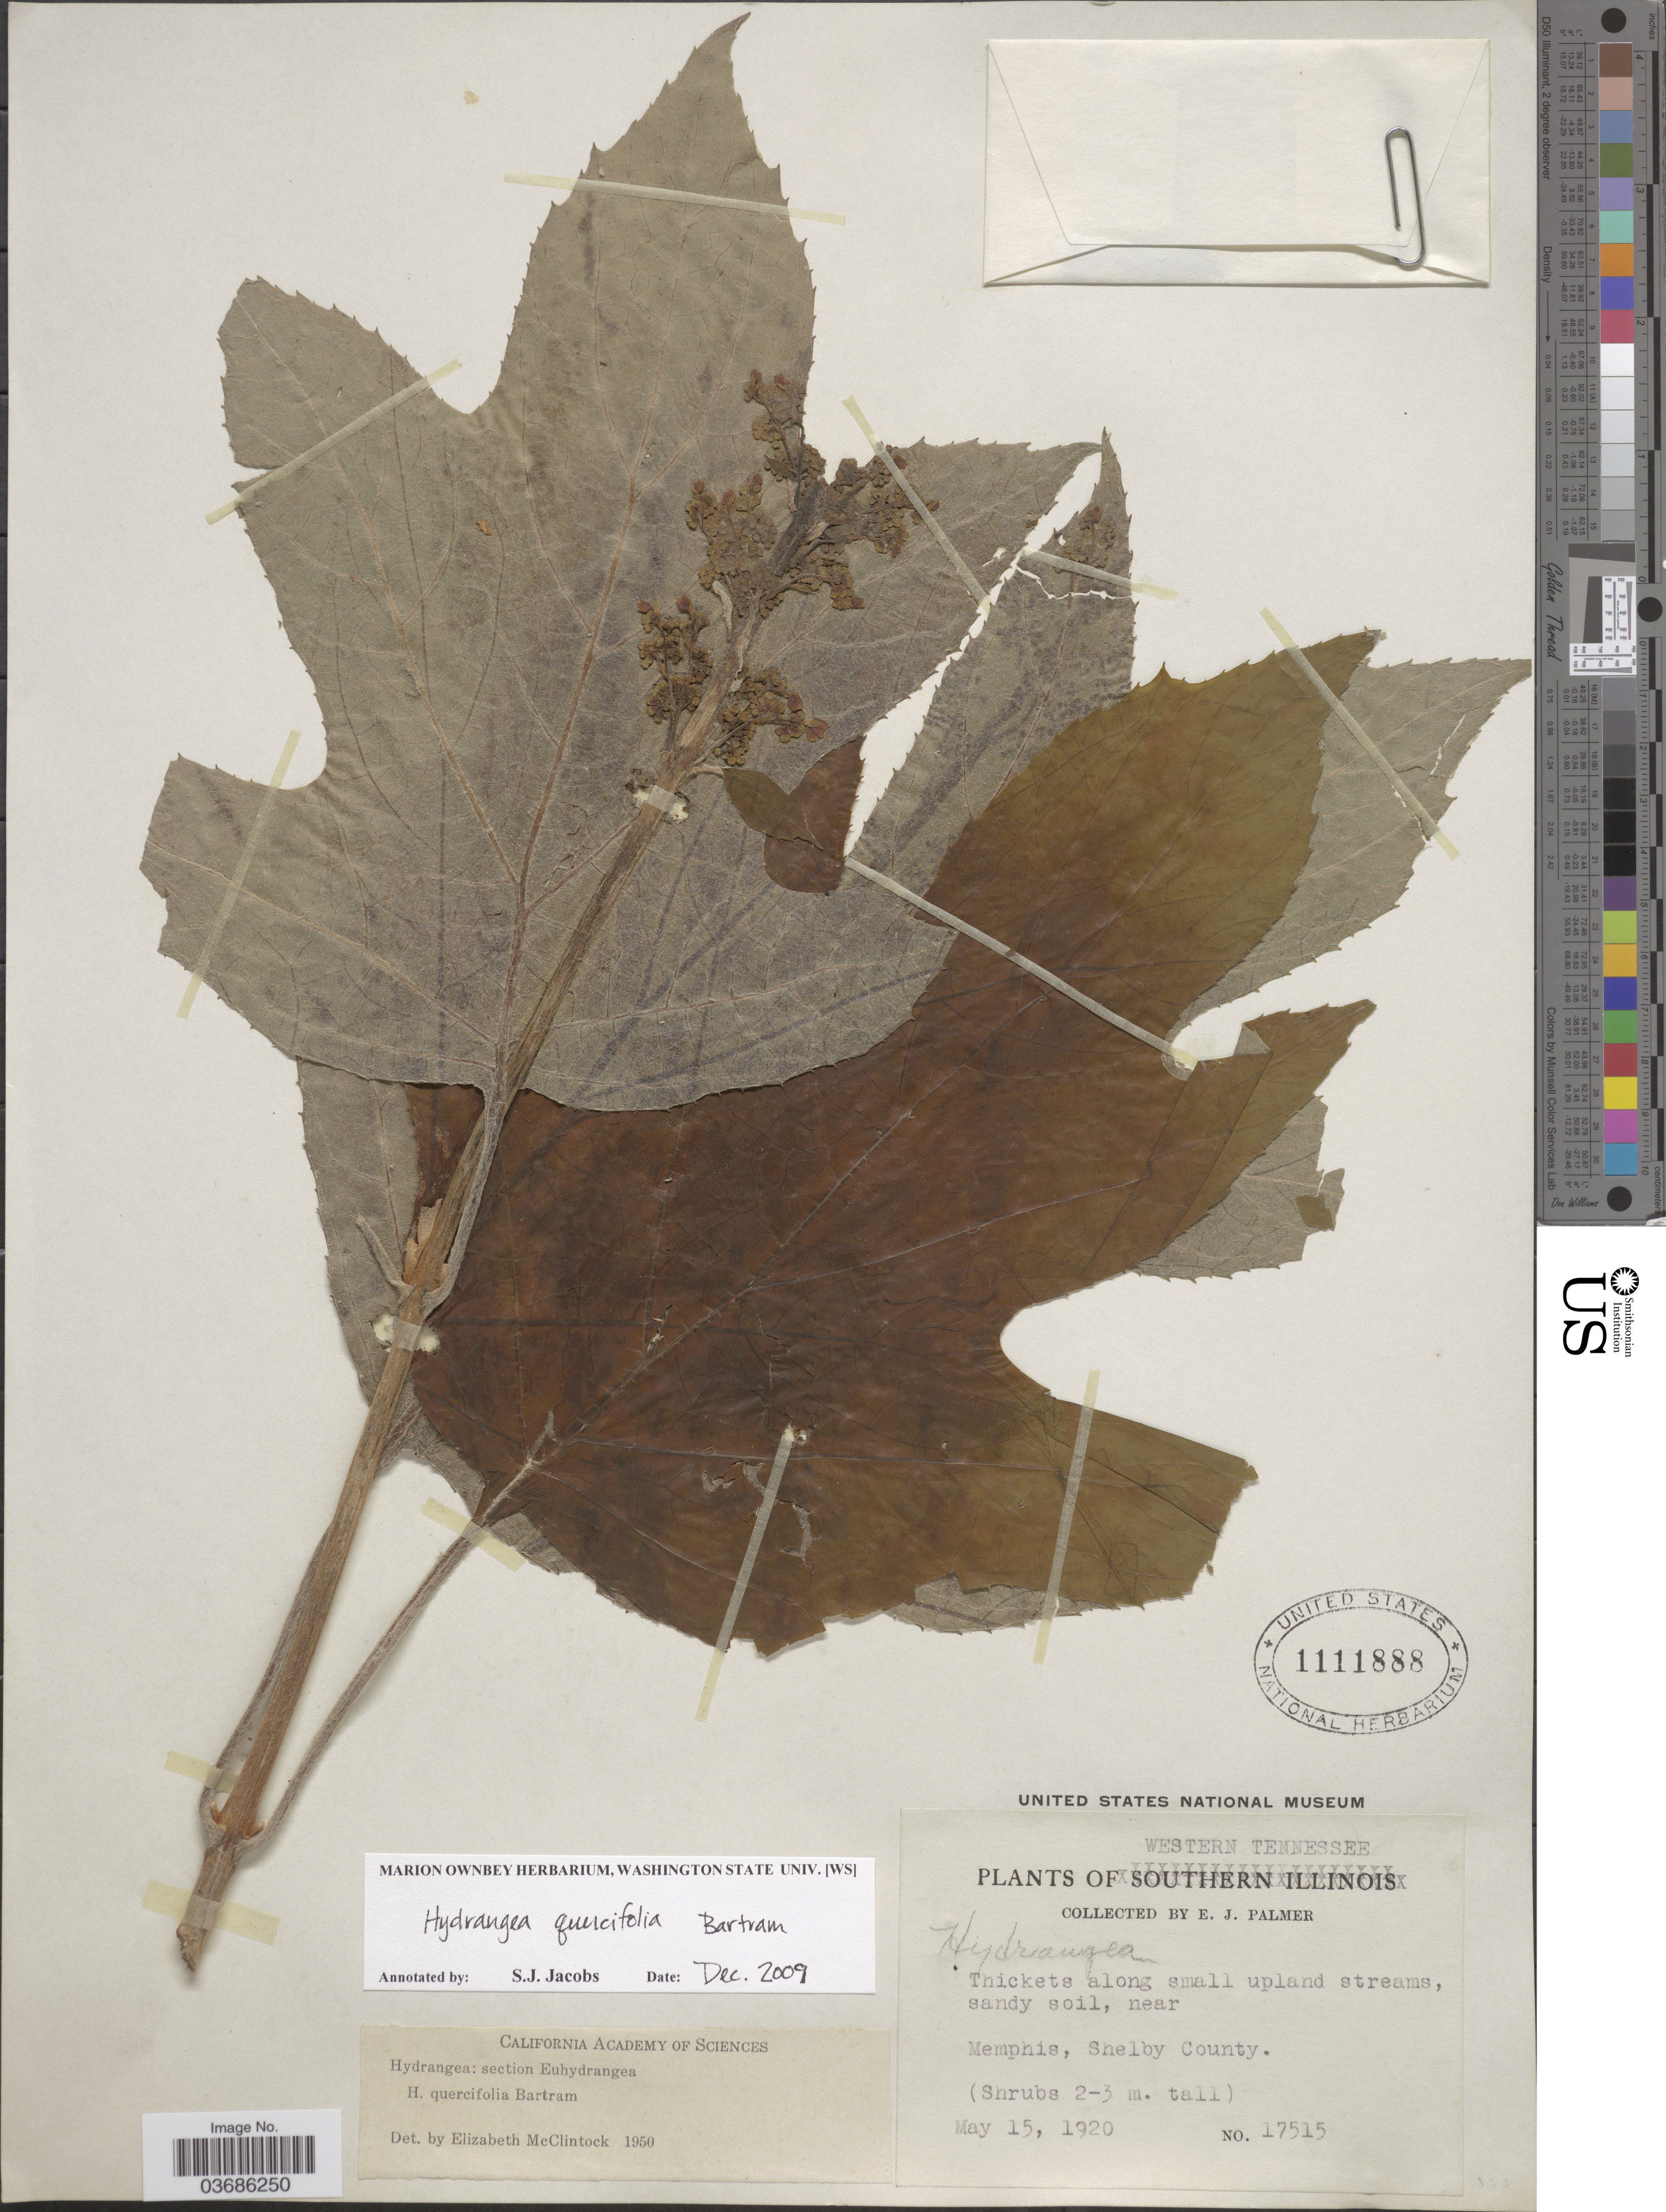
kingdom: Plantae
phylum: Tracheophyta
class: Magnoliopsida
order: Cornales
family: Hydrangeaceae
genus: Hydrangea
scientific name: Hydrangea quercifolia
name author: W. Bartram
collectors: E. J. Palmer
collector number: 17515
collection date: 1920-05-15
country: United States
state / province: Tennessee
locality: Western Tennessee. Thickets along small upland streams, sandy soil, near Memphis, Shelby County.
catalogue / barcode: US 1111888